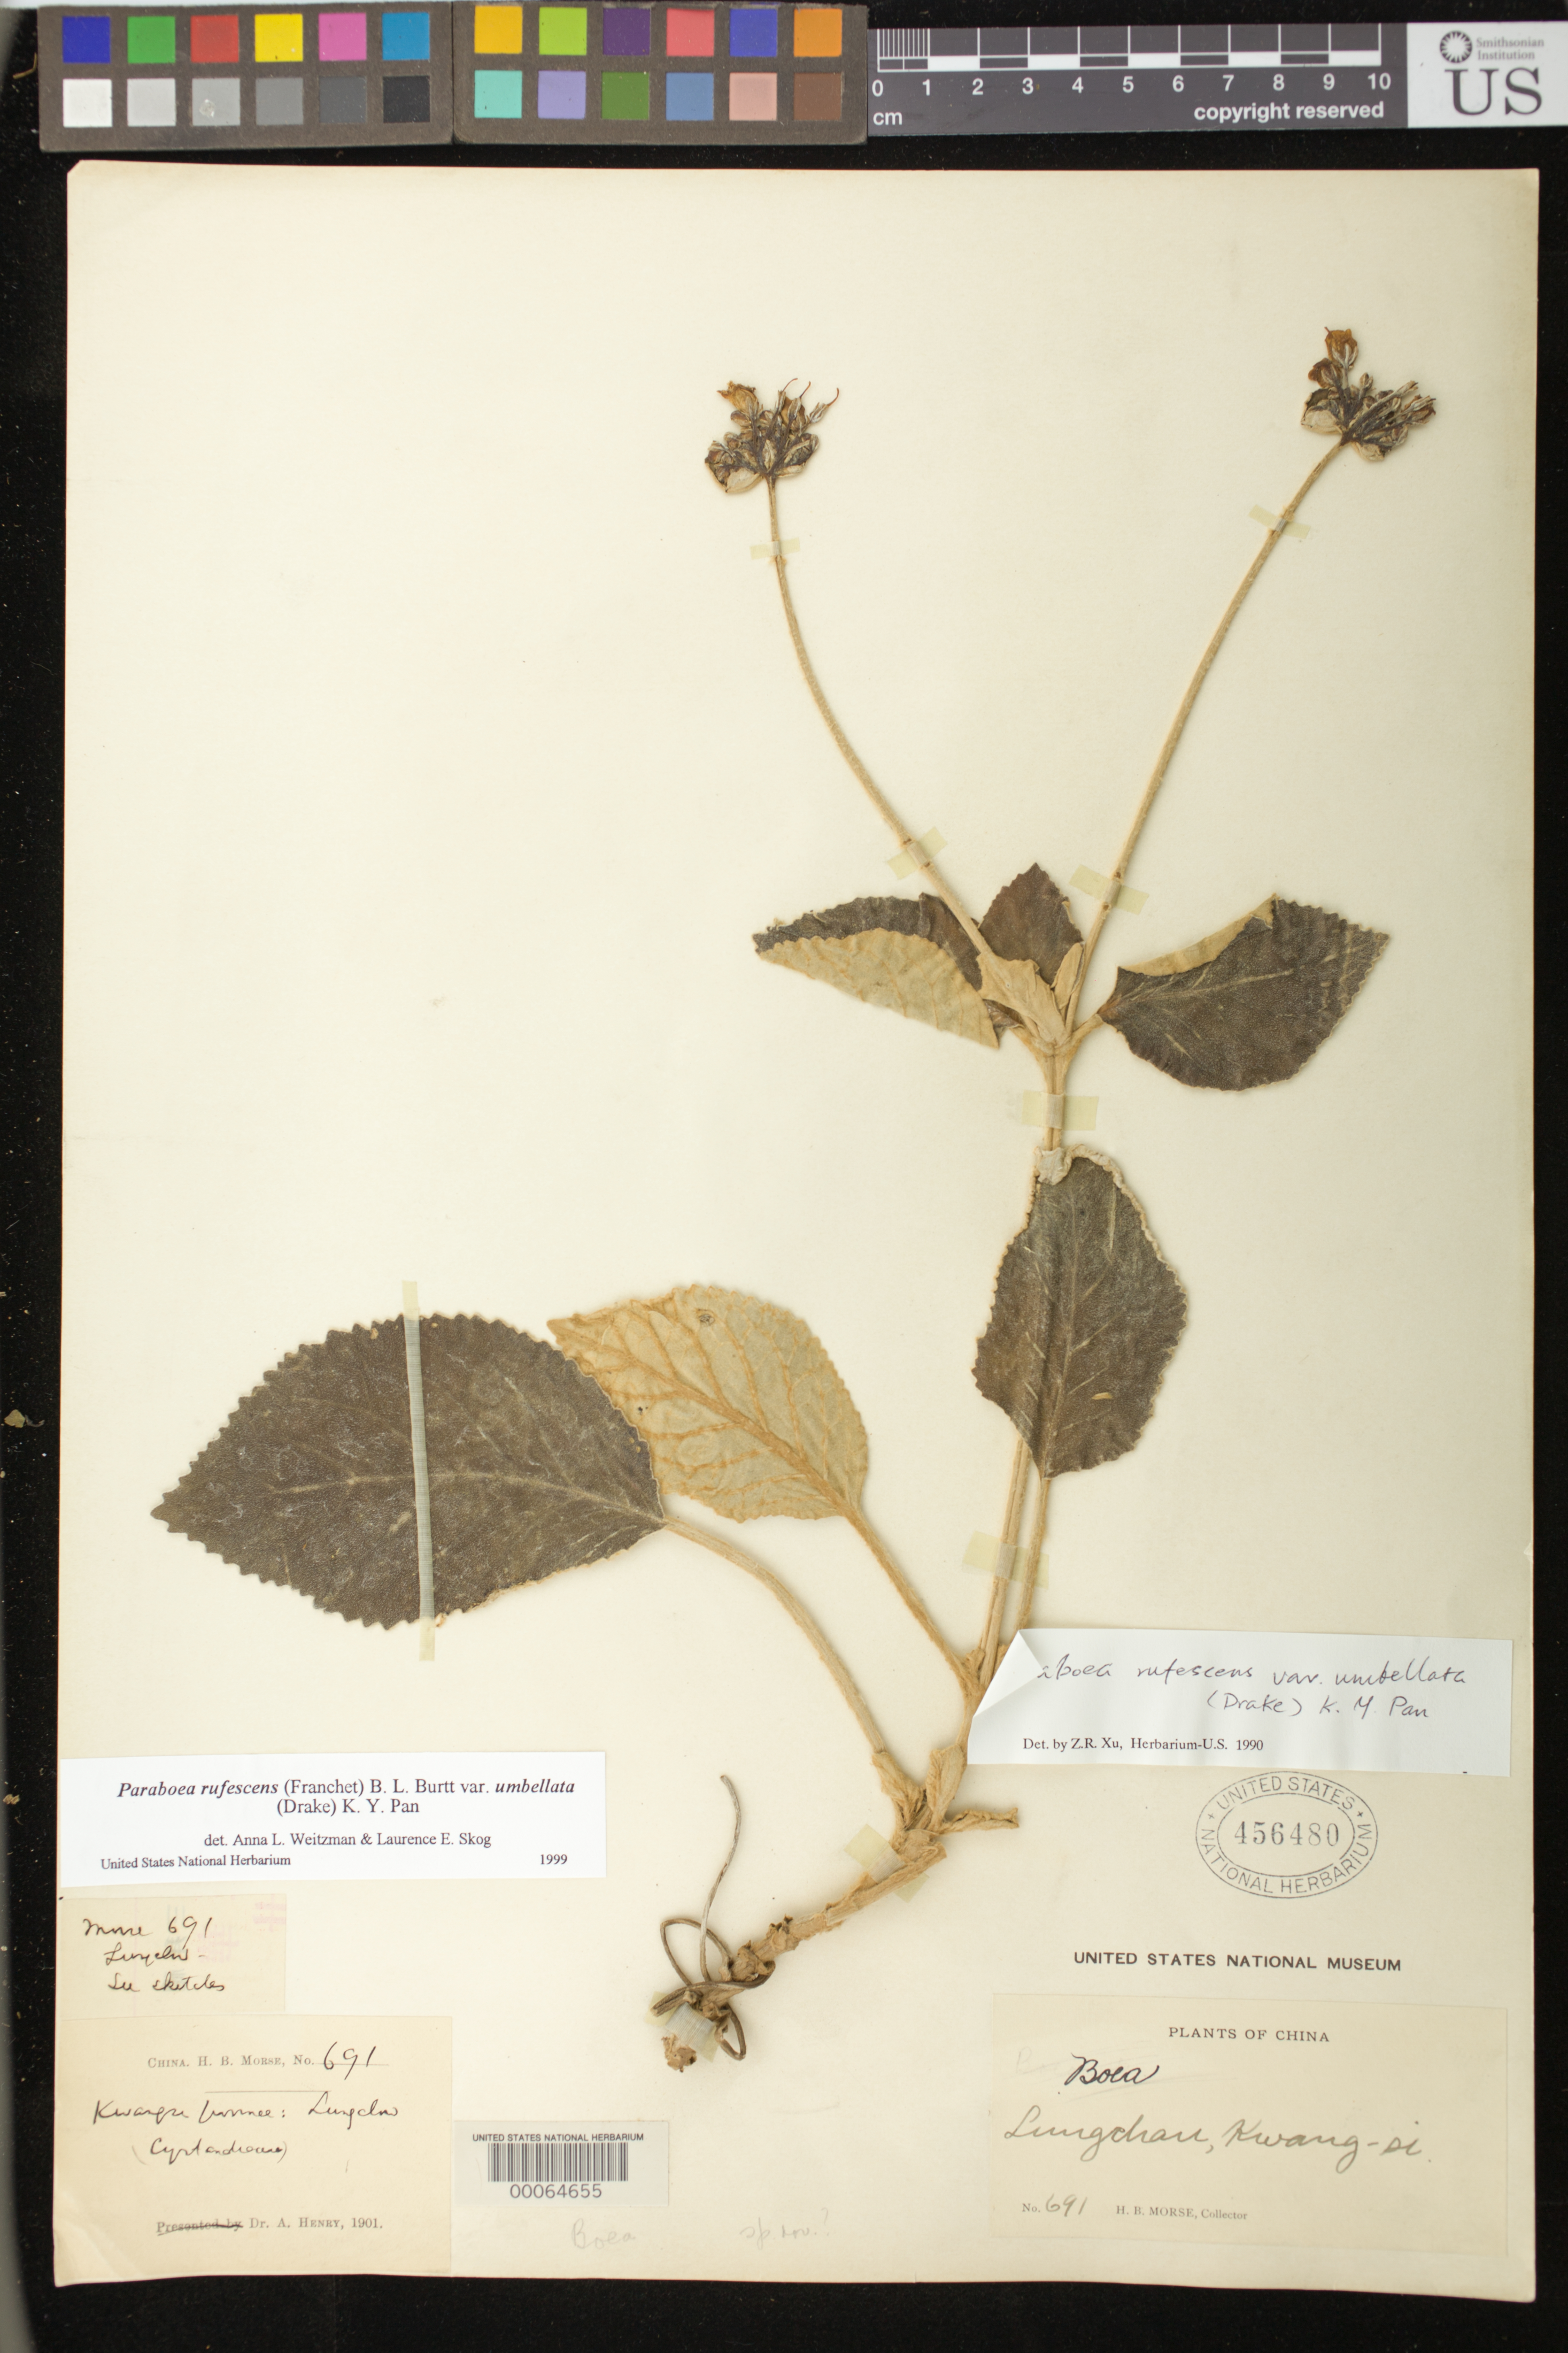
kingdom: Plantae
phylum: Tracheophyta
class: Magnoliopsida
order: Lamiales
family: Gesneriaceae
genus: Paraboea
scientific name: Paraboea rufescens var. umbellata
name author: (Drake) K.Y. Pan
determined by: Xu, Z. R.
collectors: H. Morse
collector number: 691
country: China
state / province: Guangxi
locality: Lungchau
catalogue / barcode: US 456480